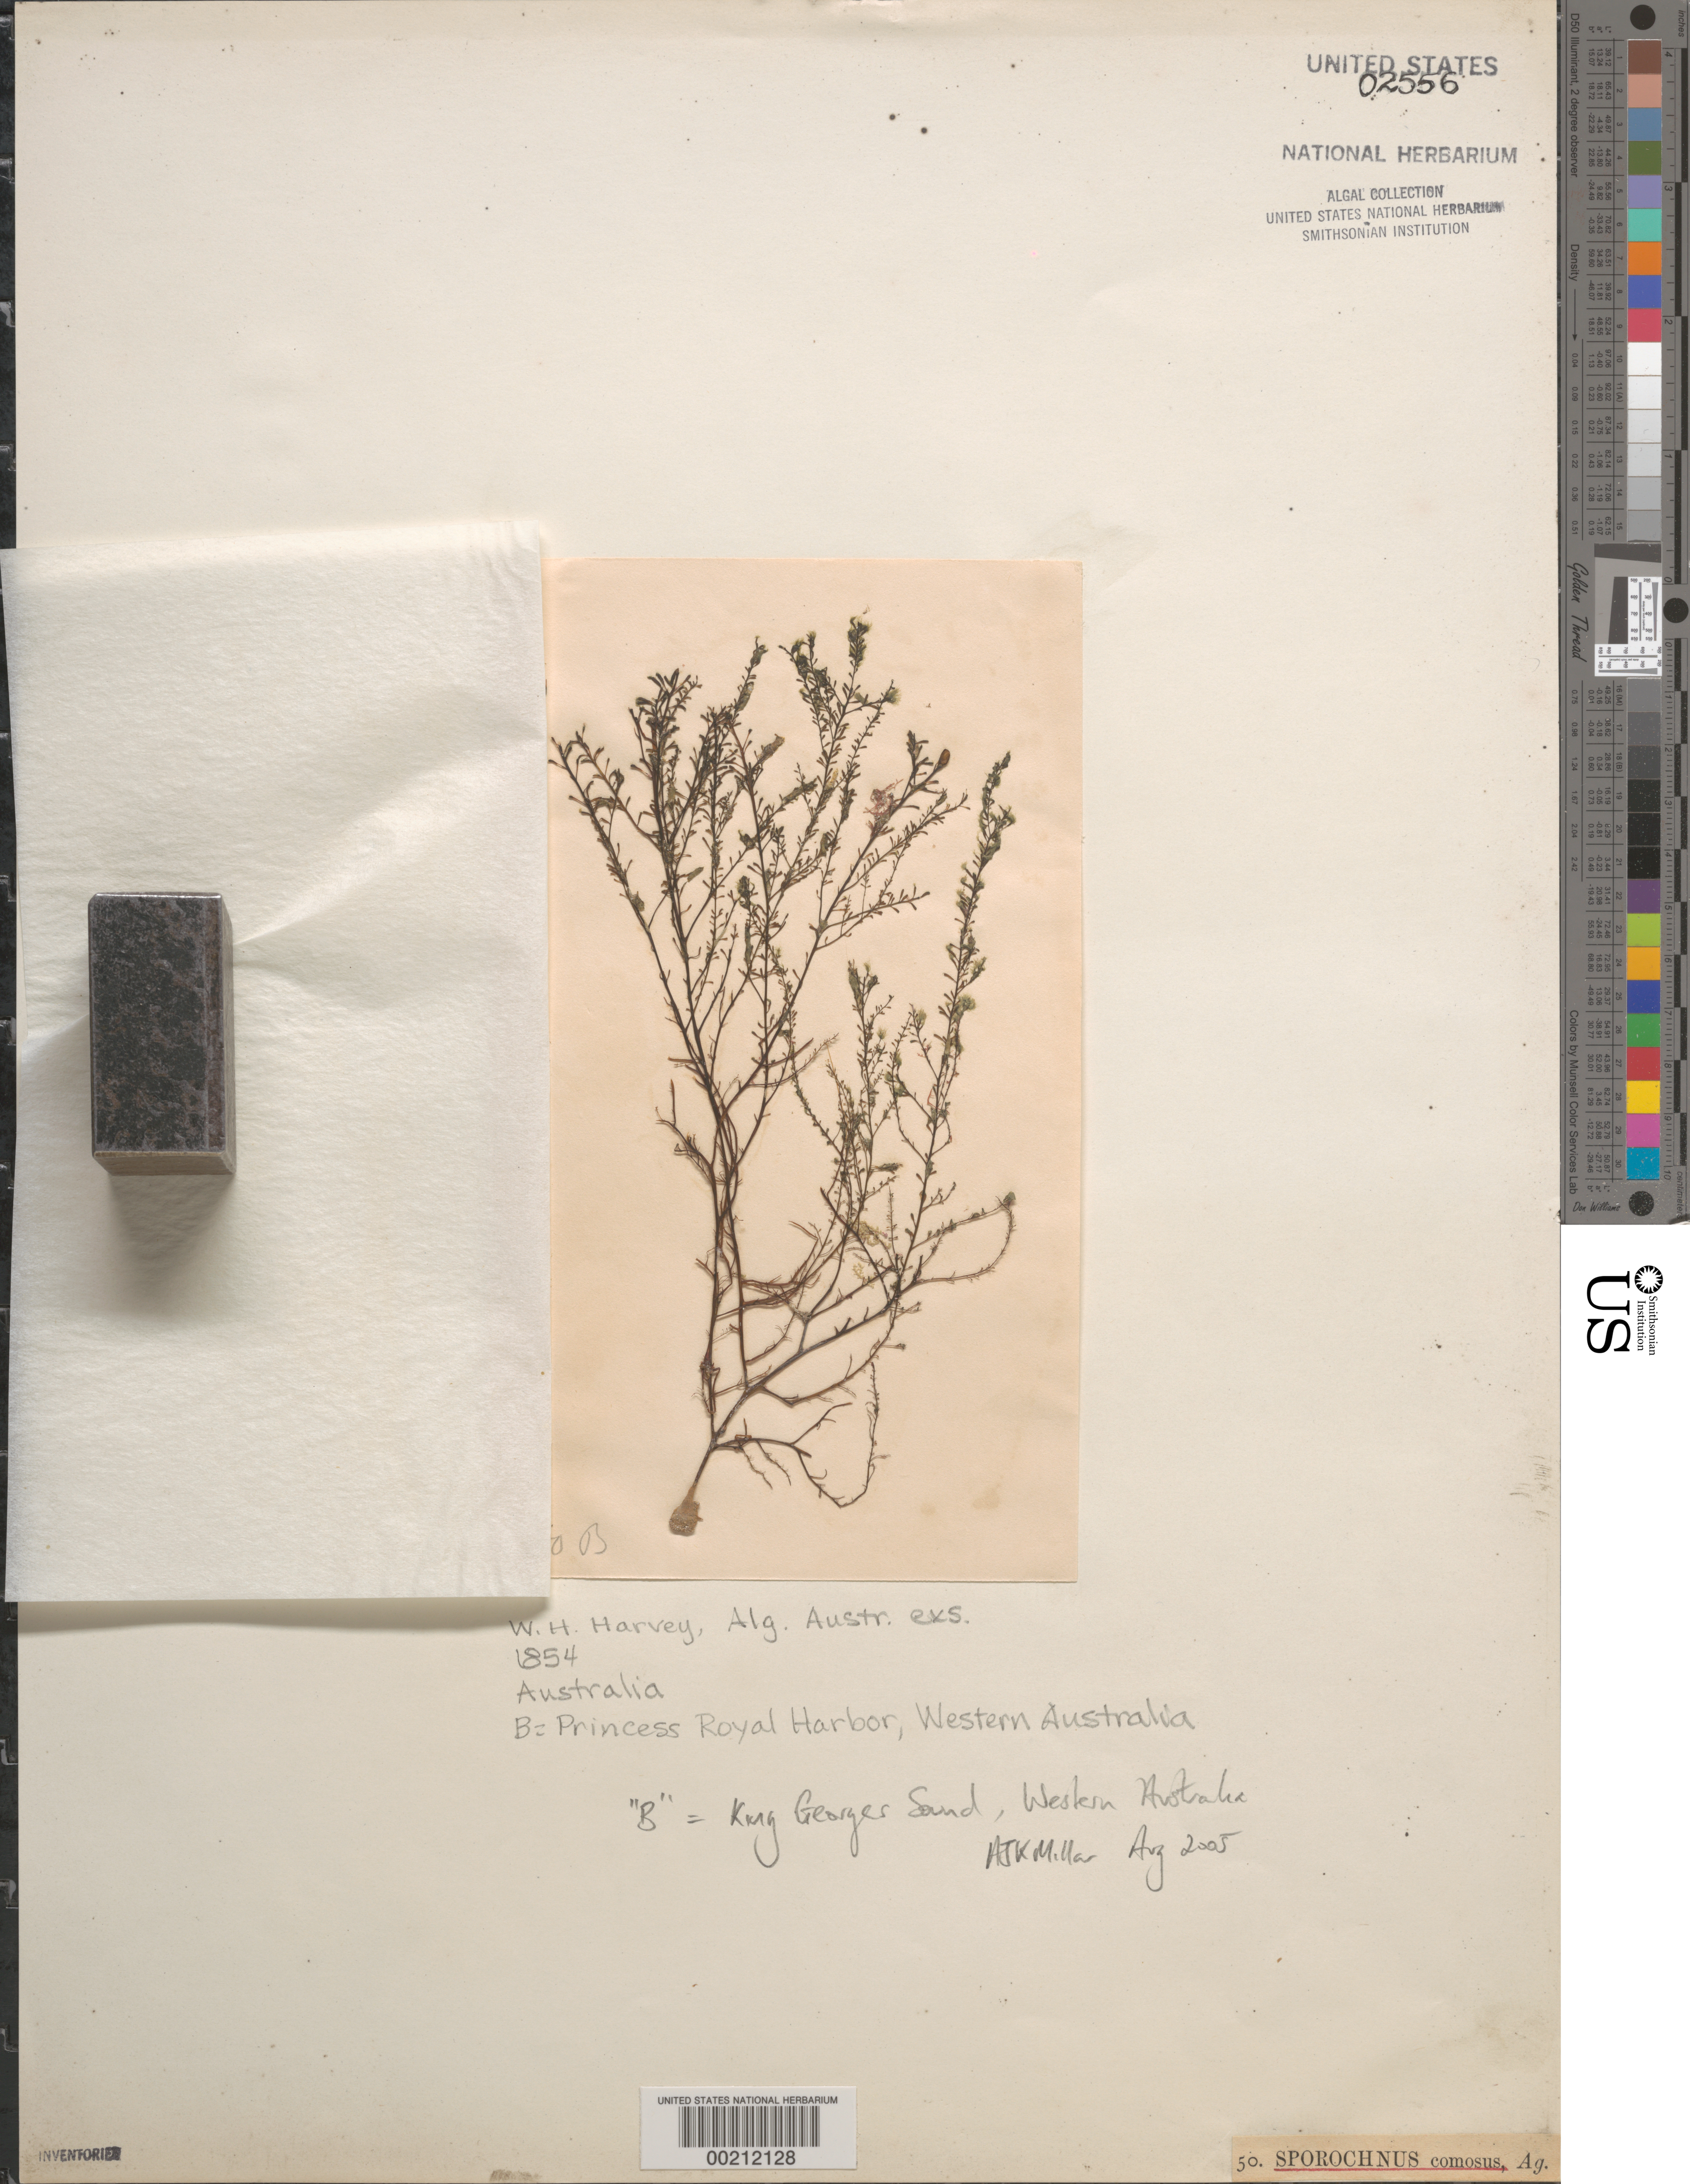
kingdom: Chromista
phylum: Ochrophyta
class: Phaeophyceae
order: Sporochnales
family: Sporochnaceae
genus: Sporochnus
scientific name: Sporochnus comosus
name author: C. Agardh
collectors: W. Harvey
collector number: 50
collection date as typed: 1854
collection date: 1854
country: Australia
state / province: Western Australia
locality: Princess Royal Harbor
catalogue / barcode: US 2556